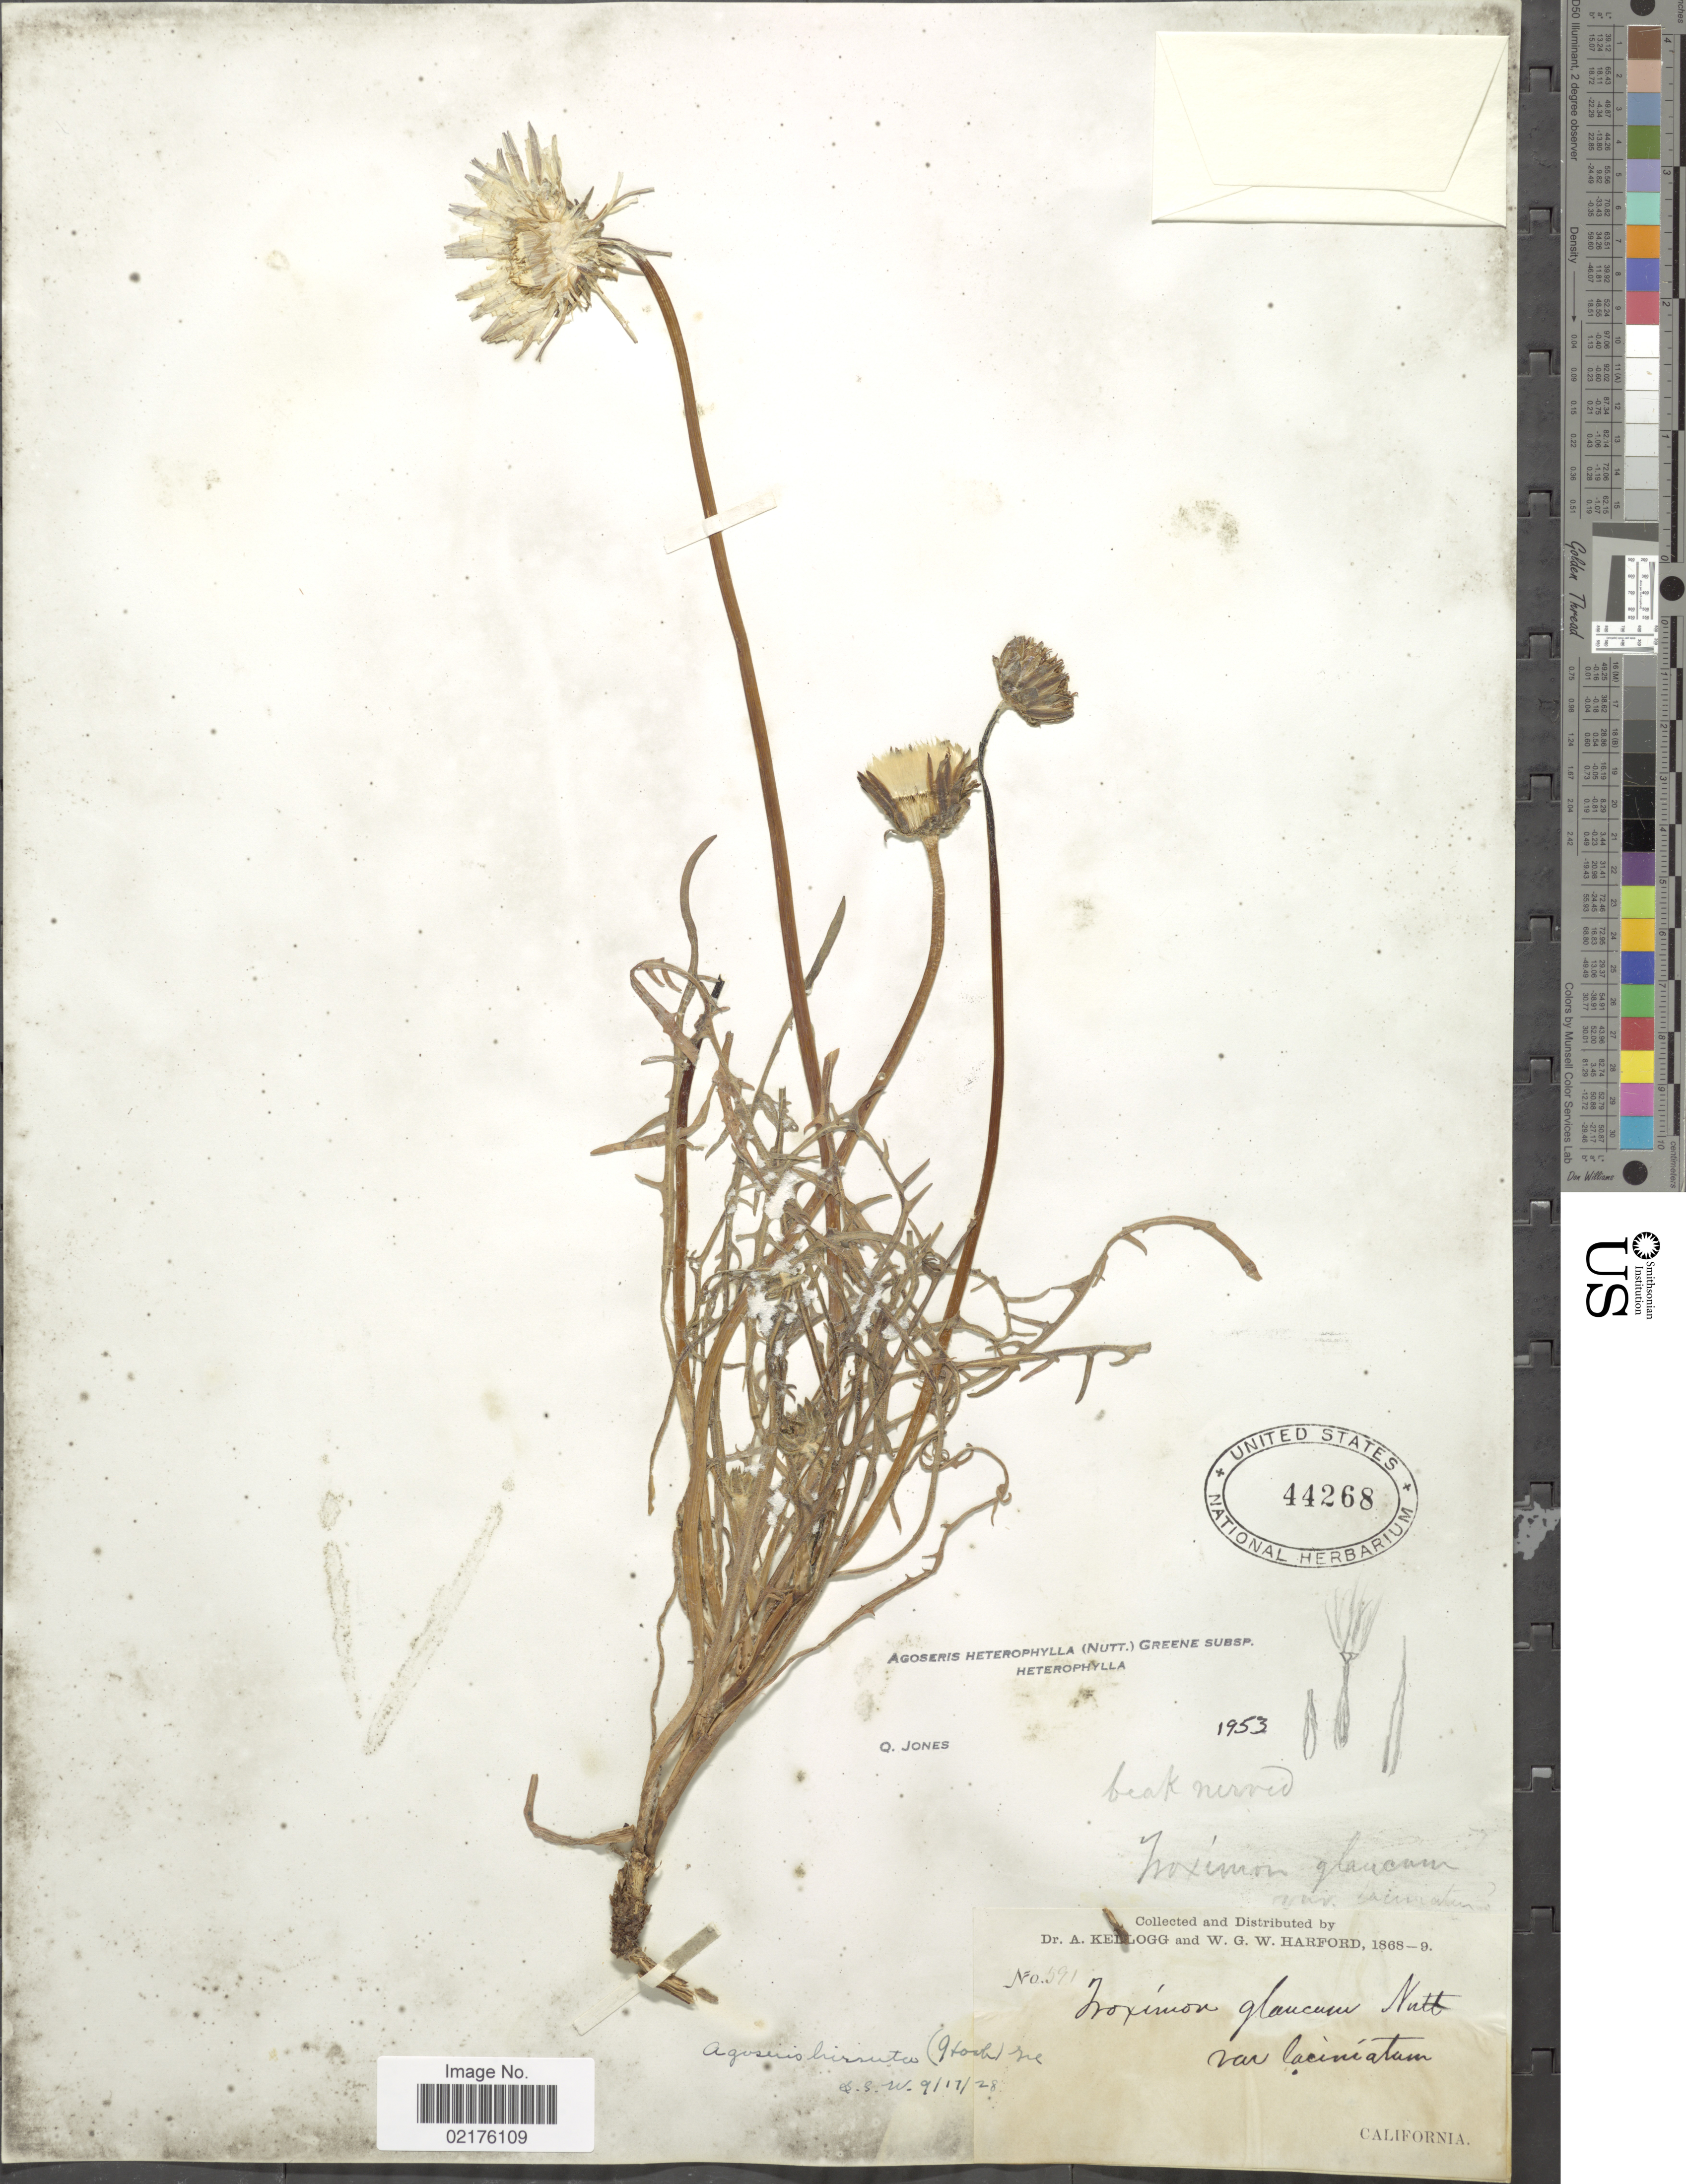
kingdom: Plantae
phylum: Tracheophyta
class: Magnoliopsida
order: Asterales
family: Asteraceae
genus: Agoseris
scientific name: Agoseris heterophylla subsp. heterophylla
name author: (Nutt.) Greene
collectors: A. Kellogg & W. G. W. Harford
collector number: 591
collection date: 1868/1869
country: United States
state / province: California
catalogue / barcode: US 44268